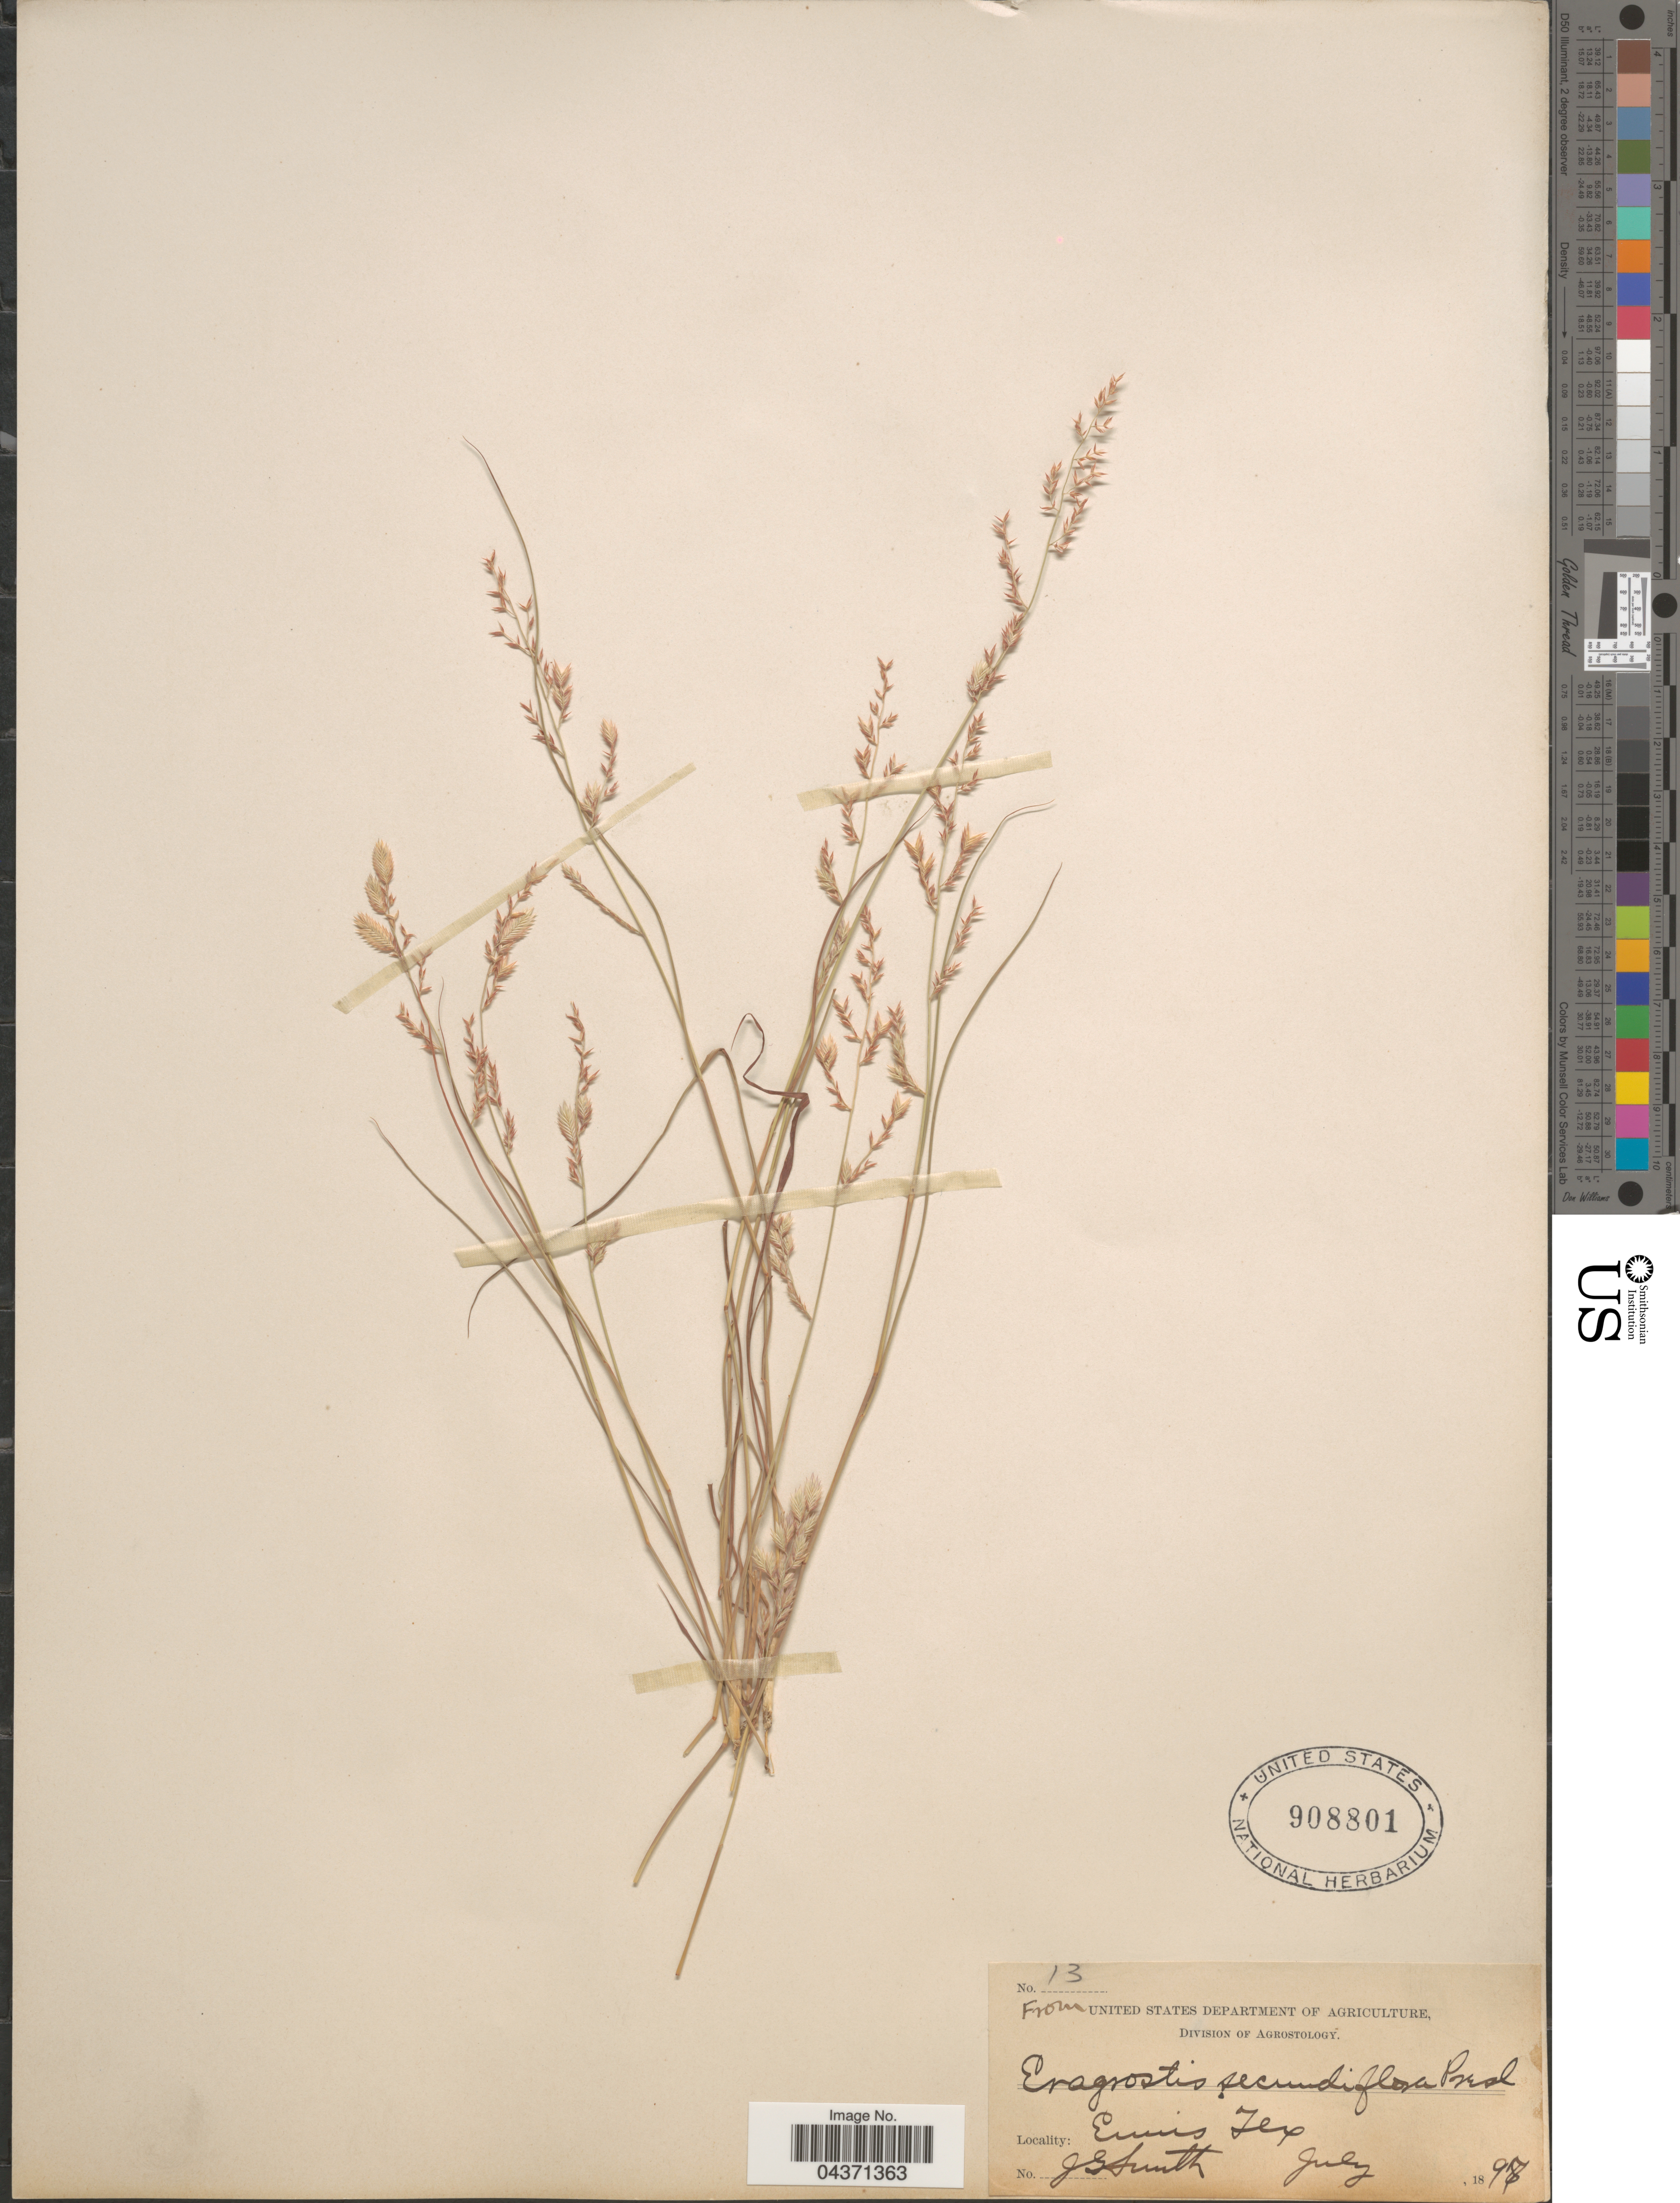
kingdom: Plantae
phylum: Tracheophyta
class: Liliopsida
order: Poales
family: Poaceae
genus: Eragrostis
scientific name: Eragrostis secundiflora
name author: J. Presl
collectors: J. G. Smith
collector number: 13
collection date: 1897-07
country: United States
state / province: Texas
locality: Ennis.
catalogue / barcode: US 908801